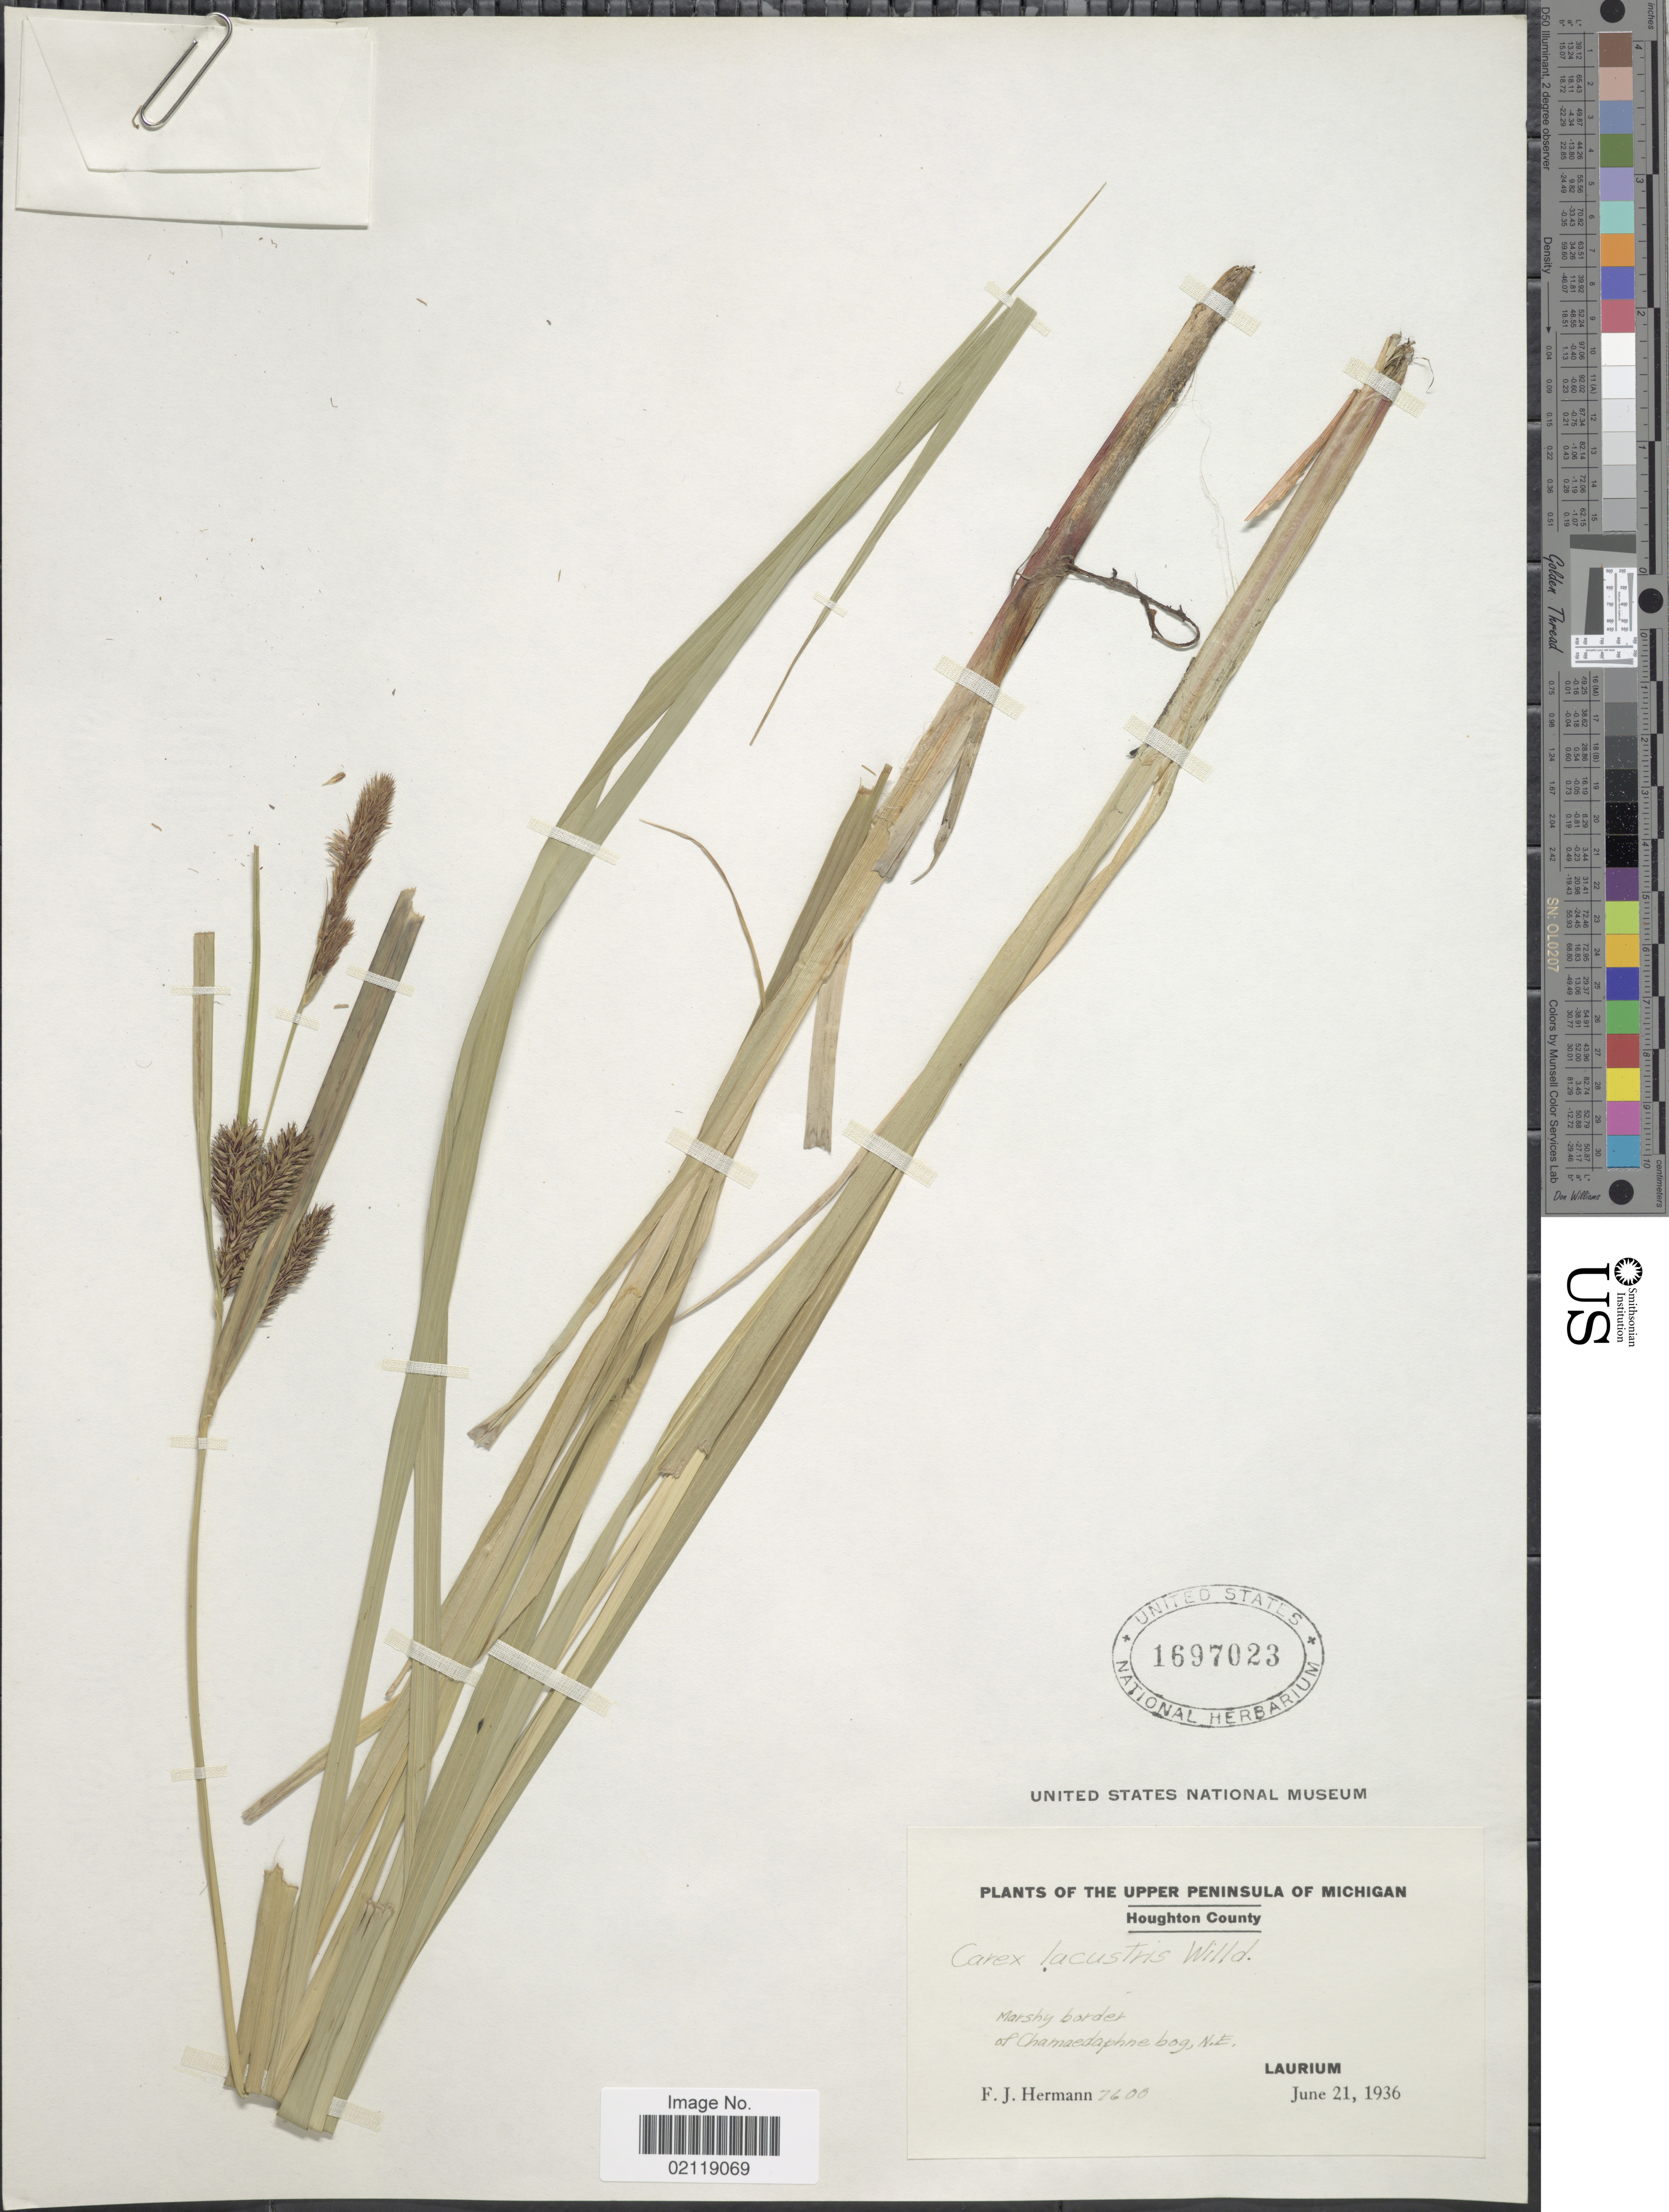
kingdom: Plantae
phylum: Tracheophyta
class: Liliopsida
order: Poales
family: Cyperaceae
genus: Carex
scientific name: Carex lacustris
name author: Willd.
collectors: F. J. Hermann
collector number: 7600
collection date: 1936-06-21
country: United States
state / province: Michigan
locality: Upper Peninsula of Michigan. Houghton County. Marshy border of Chamaedaphne bog, N.E. Laurium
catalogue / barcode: US 1697023